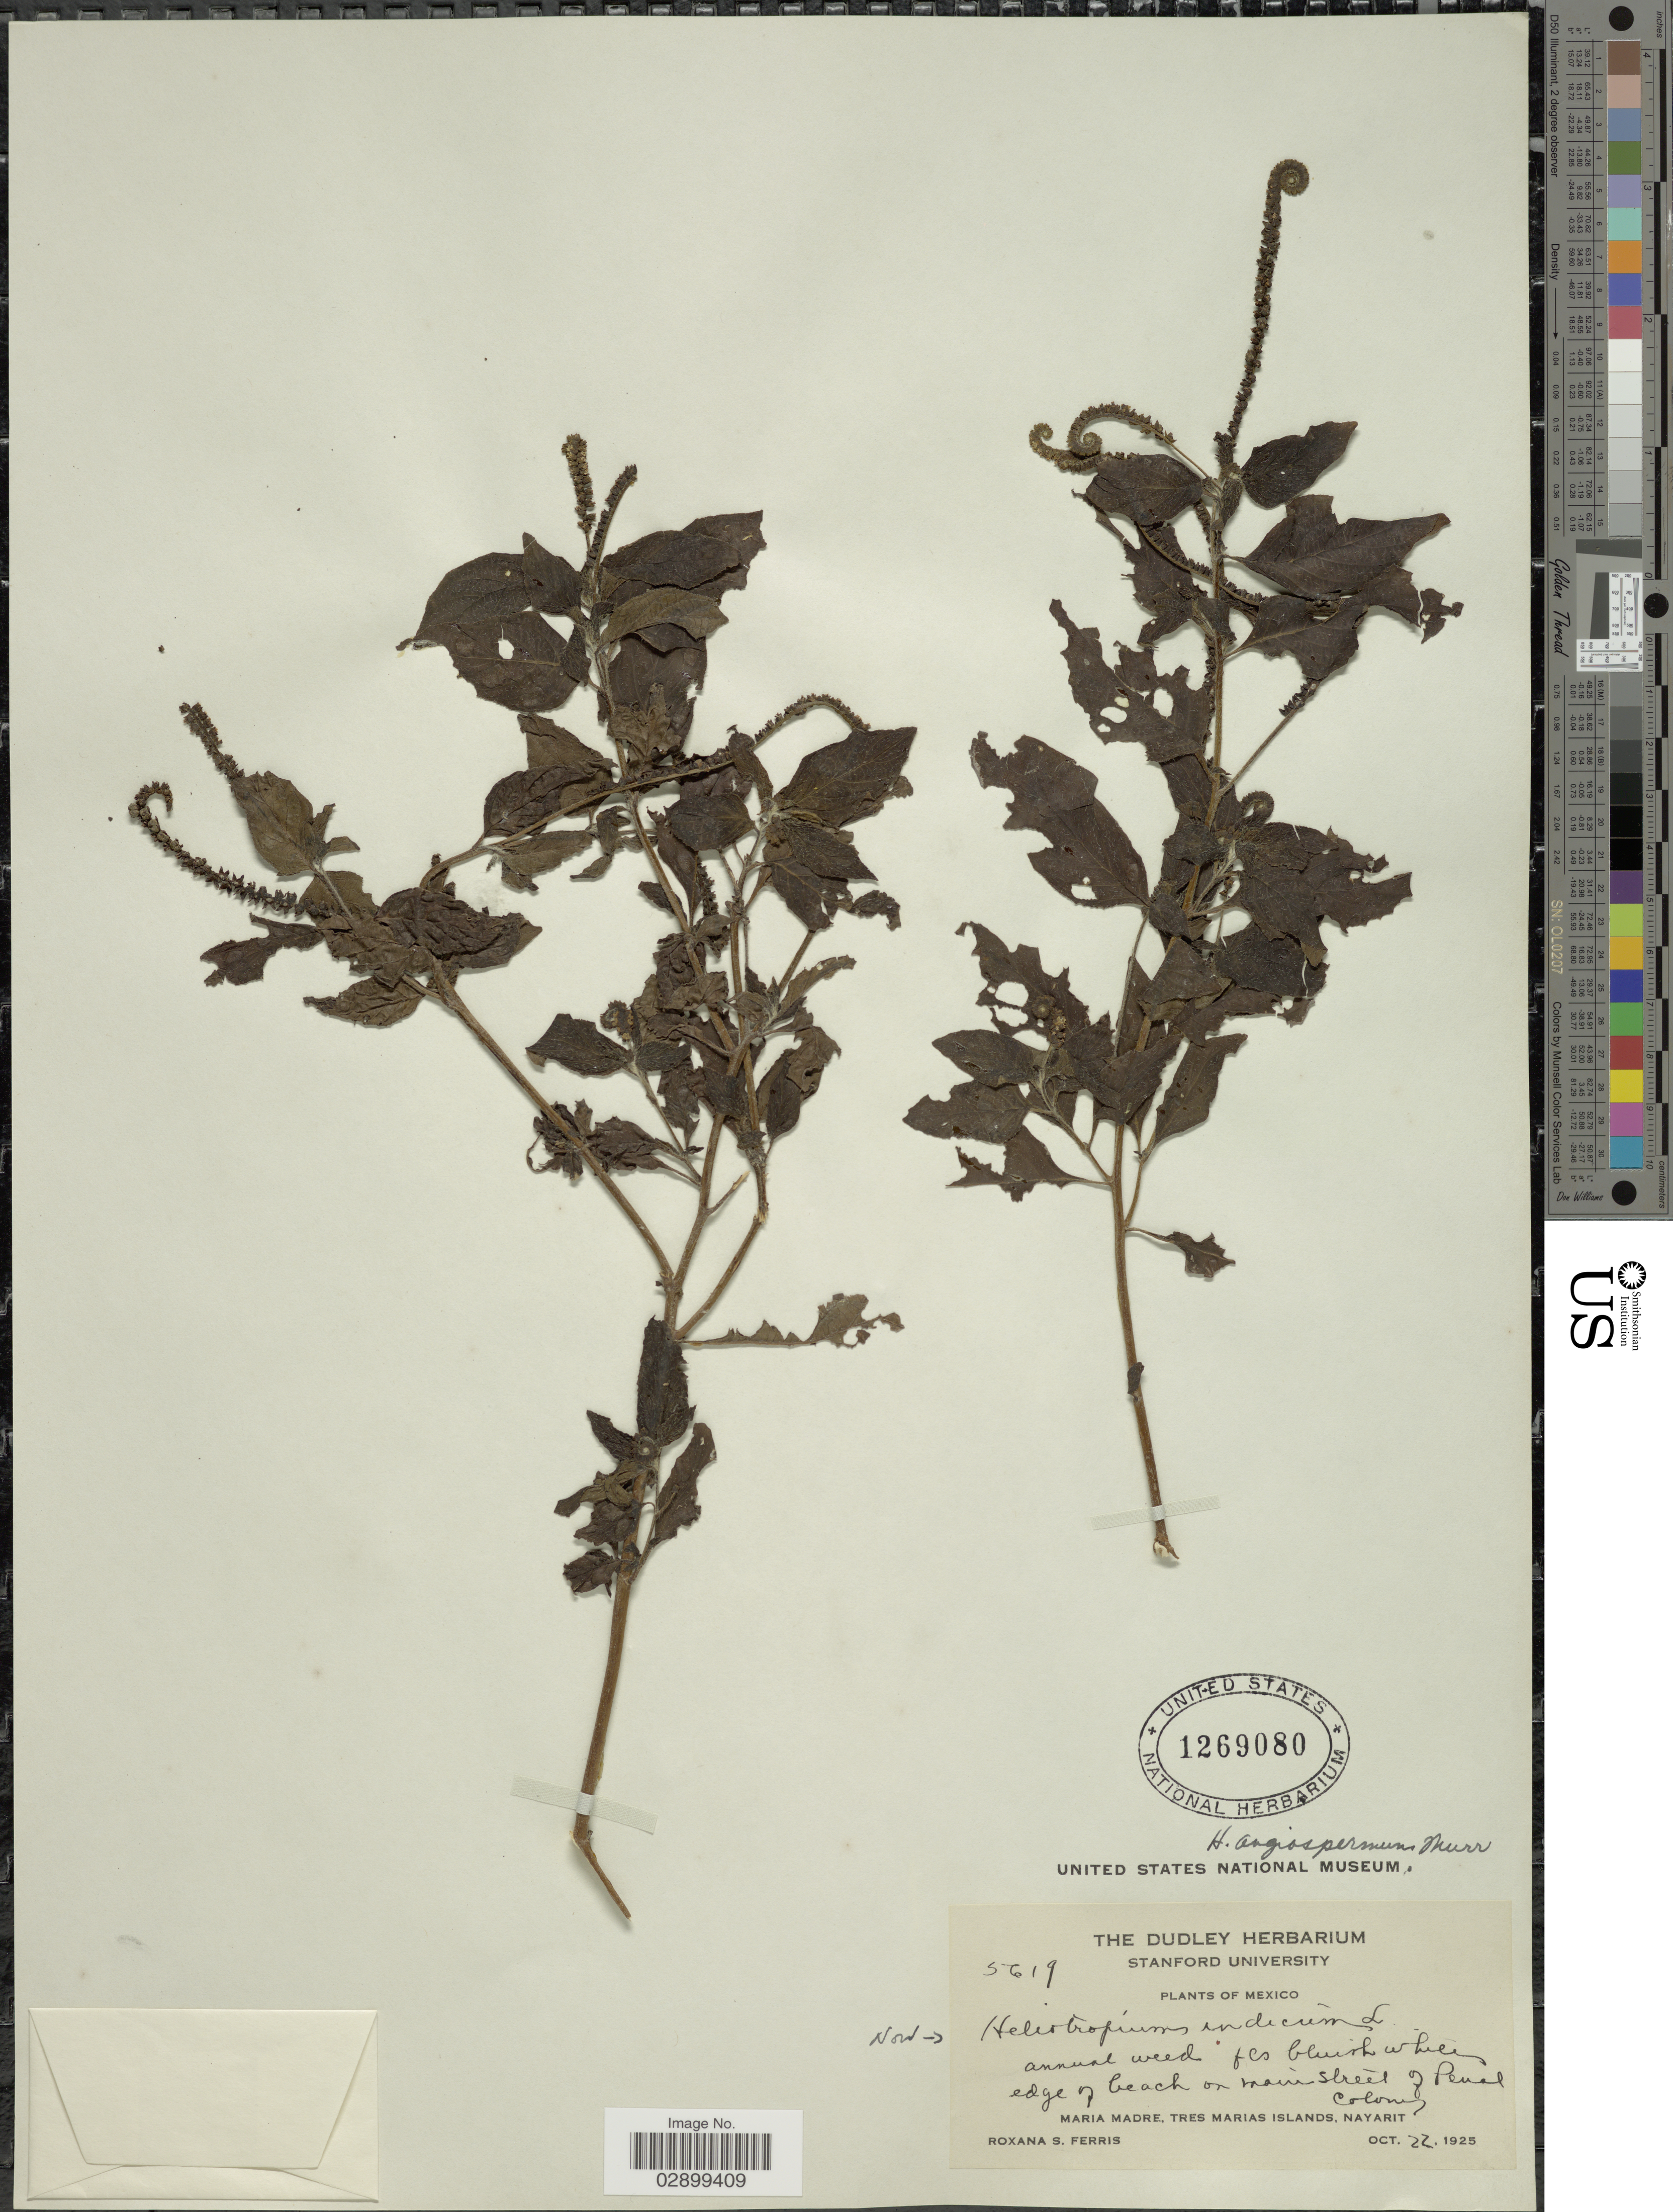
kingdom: Plantae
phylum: Tracheophyta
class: Magnoliopsida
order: Boraginales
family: Heliotropiaceae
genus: Heliotropium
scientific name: Heliotropium angiospermum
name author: Murray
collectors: R. S. Ferris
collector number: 5619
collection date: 1925-10-22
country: Mexico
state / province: Nayarit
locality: Edge of beach of main street of Penal Colony. Maria Madre, Tres Marias Islands.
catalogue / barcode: US 1269080